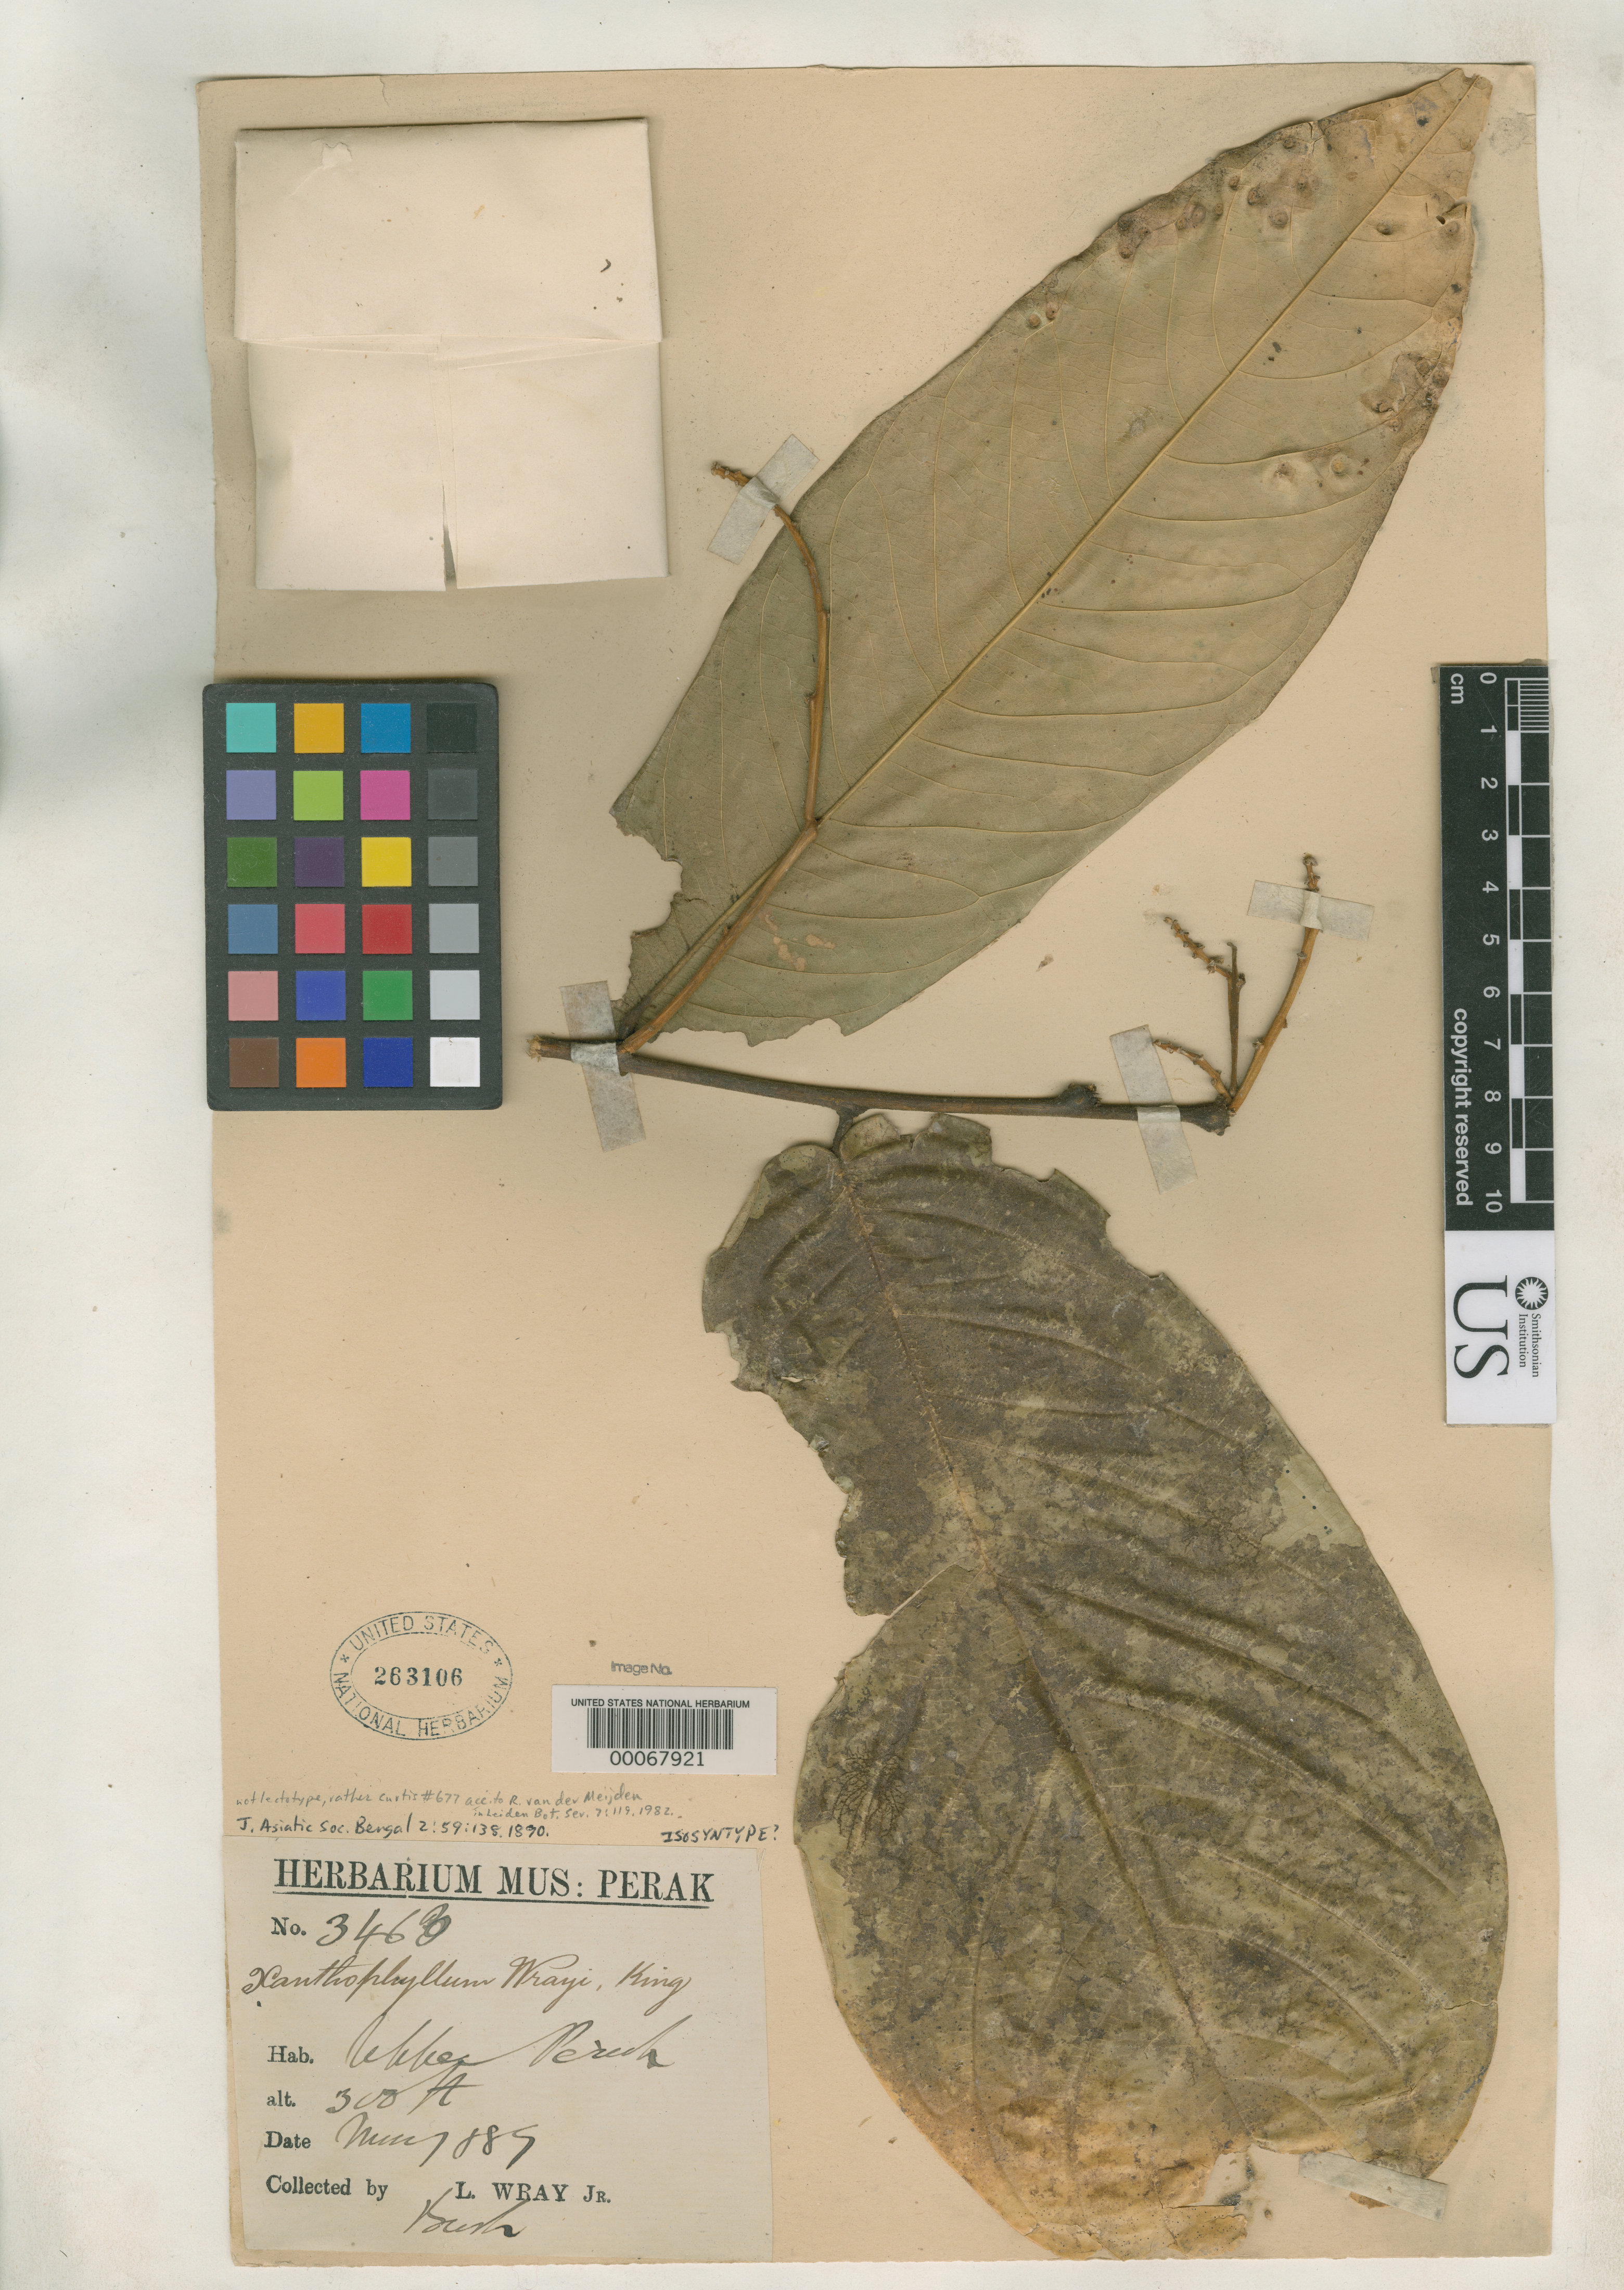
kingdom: Plantae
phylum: Tracheophyta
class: Magnoliopsida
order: Fabales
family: Polygalaceae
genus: Xanthophyllum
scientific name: Xanthophyllum wrayi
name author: King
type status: Isosyntype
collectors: L. Wray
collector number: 3468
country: Malaysia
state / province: Perak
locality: Upper Peruk. [Malay Peninsula]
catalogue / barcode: US 263106